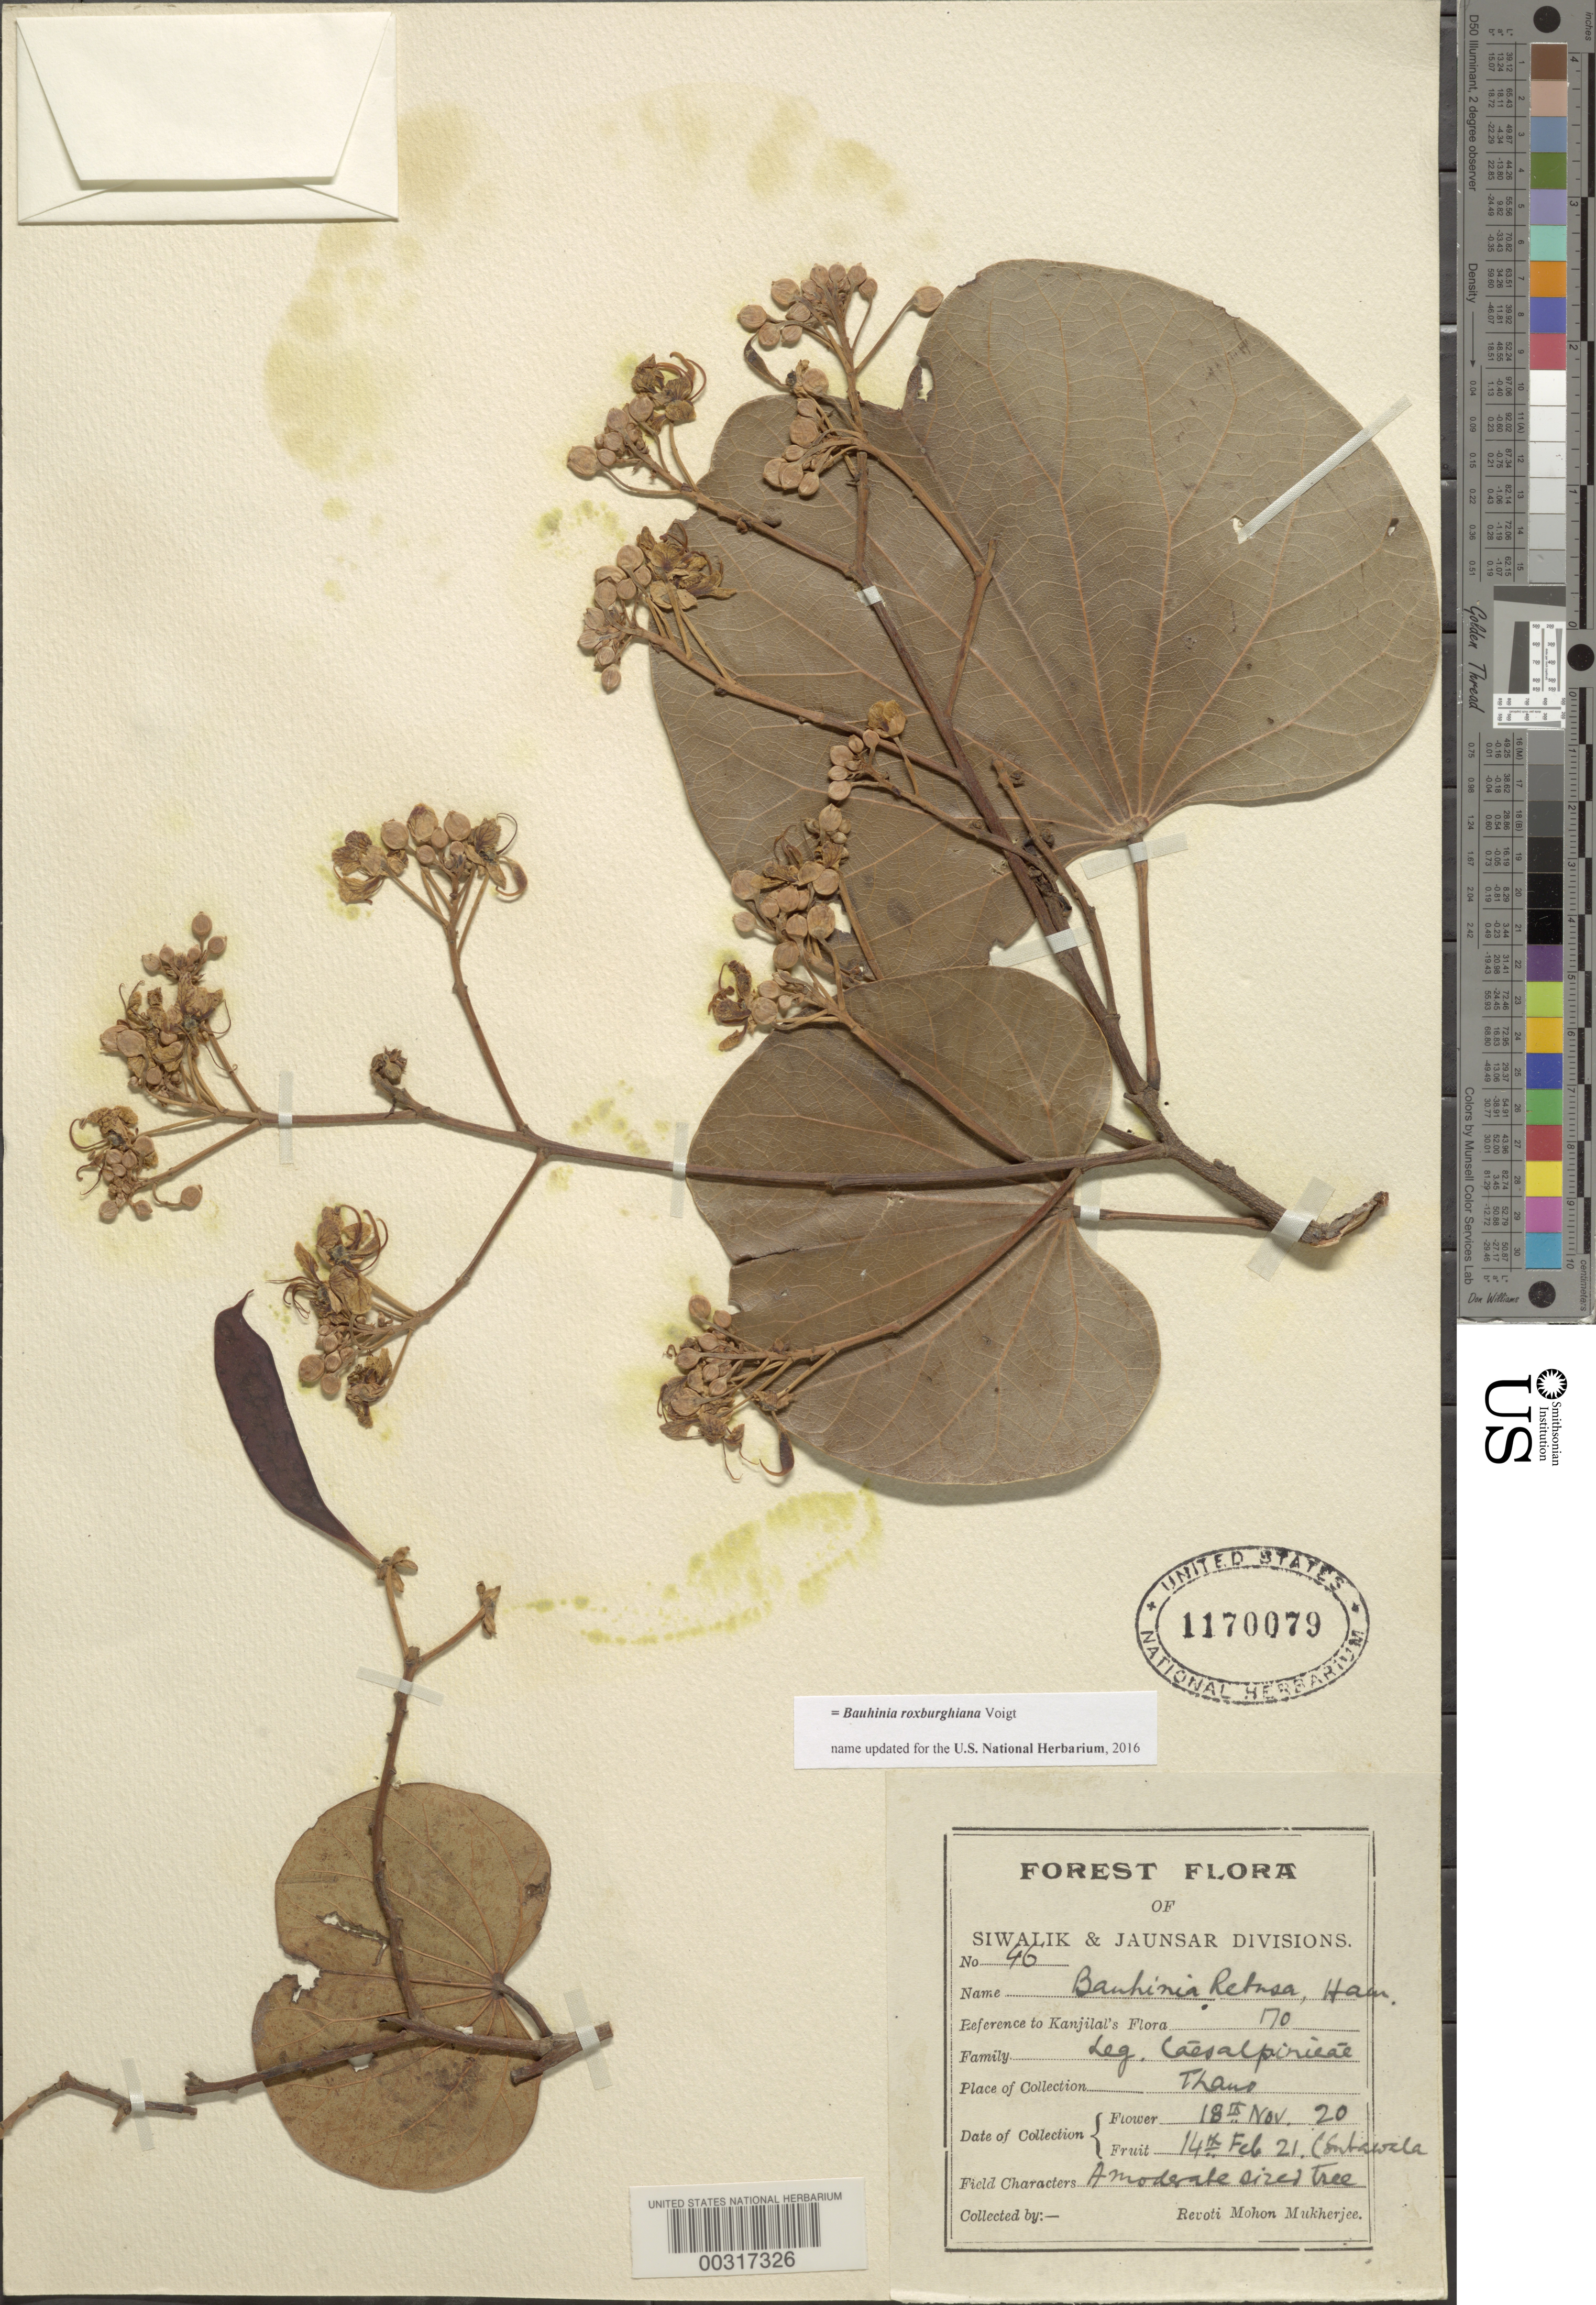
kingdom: Plantae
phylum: Tracheophyta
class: Magnoliopsida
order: Fabales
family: Fabaceae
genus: Phanera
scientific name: Phanera retusa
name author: Benth.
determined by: U.S. National Herbarium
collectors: R. Mukherjee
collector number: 46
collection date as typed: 18 Nov 1920 and 14 Feb 1921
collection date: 1920-11-18,1921-02-14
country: India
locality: Forest Flora of Siwalik & Jaunsar Divisions. Thano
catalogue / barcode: US 1170079